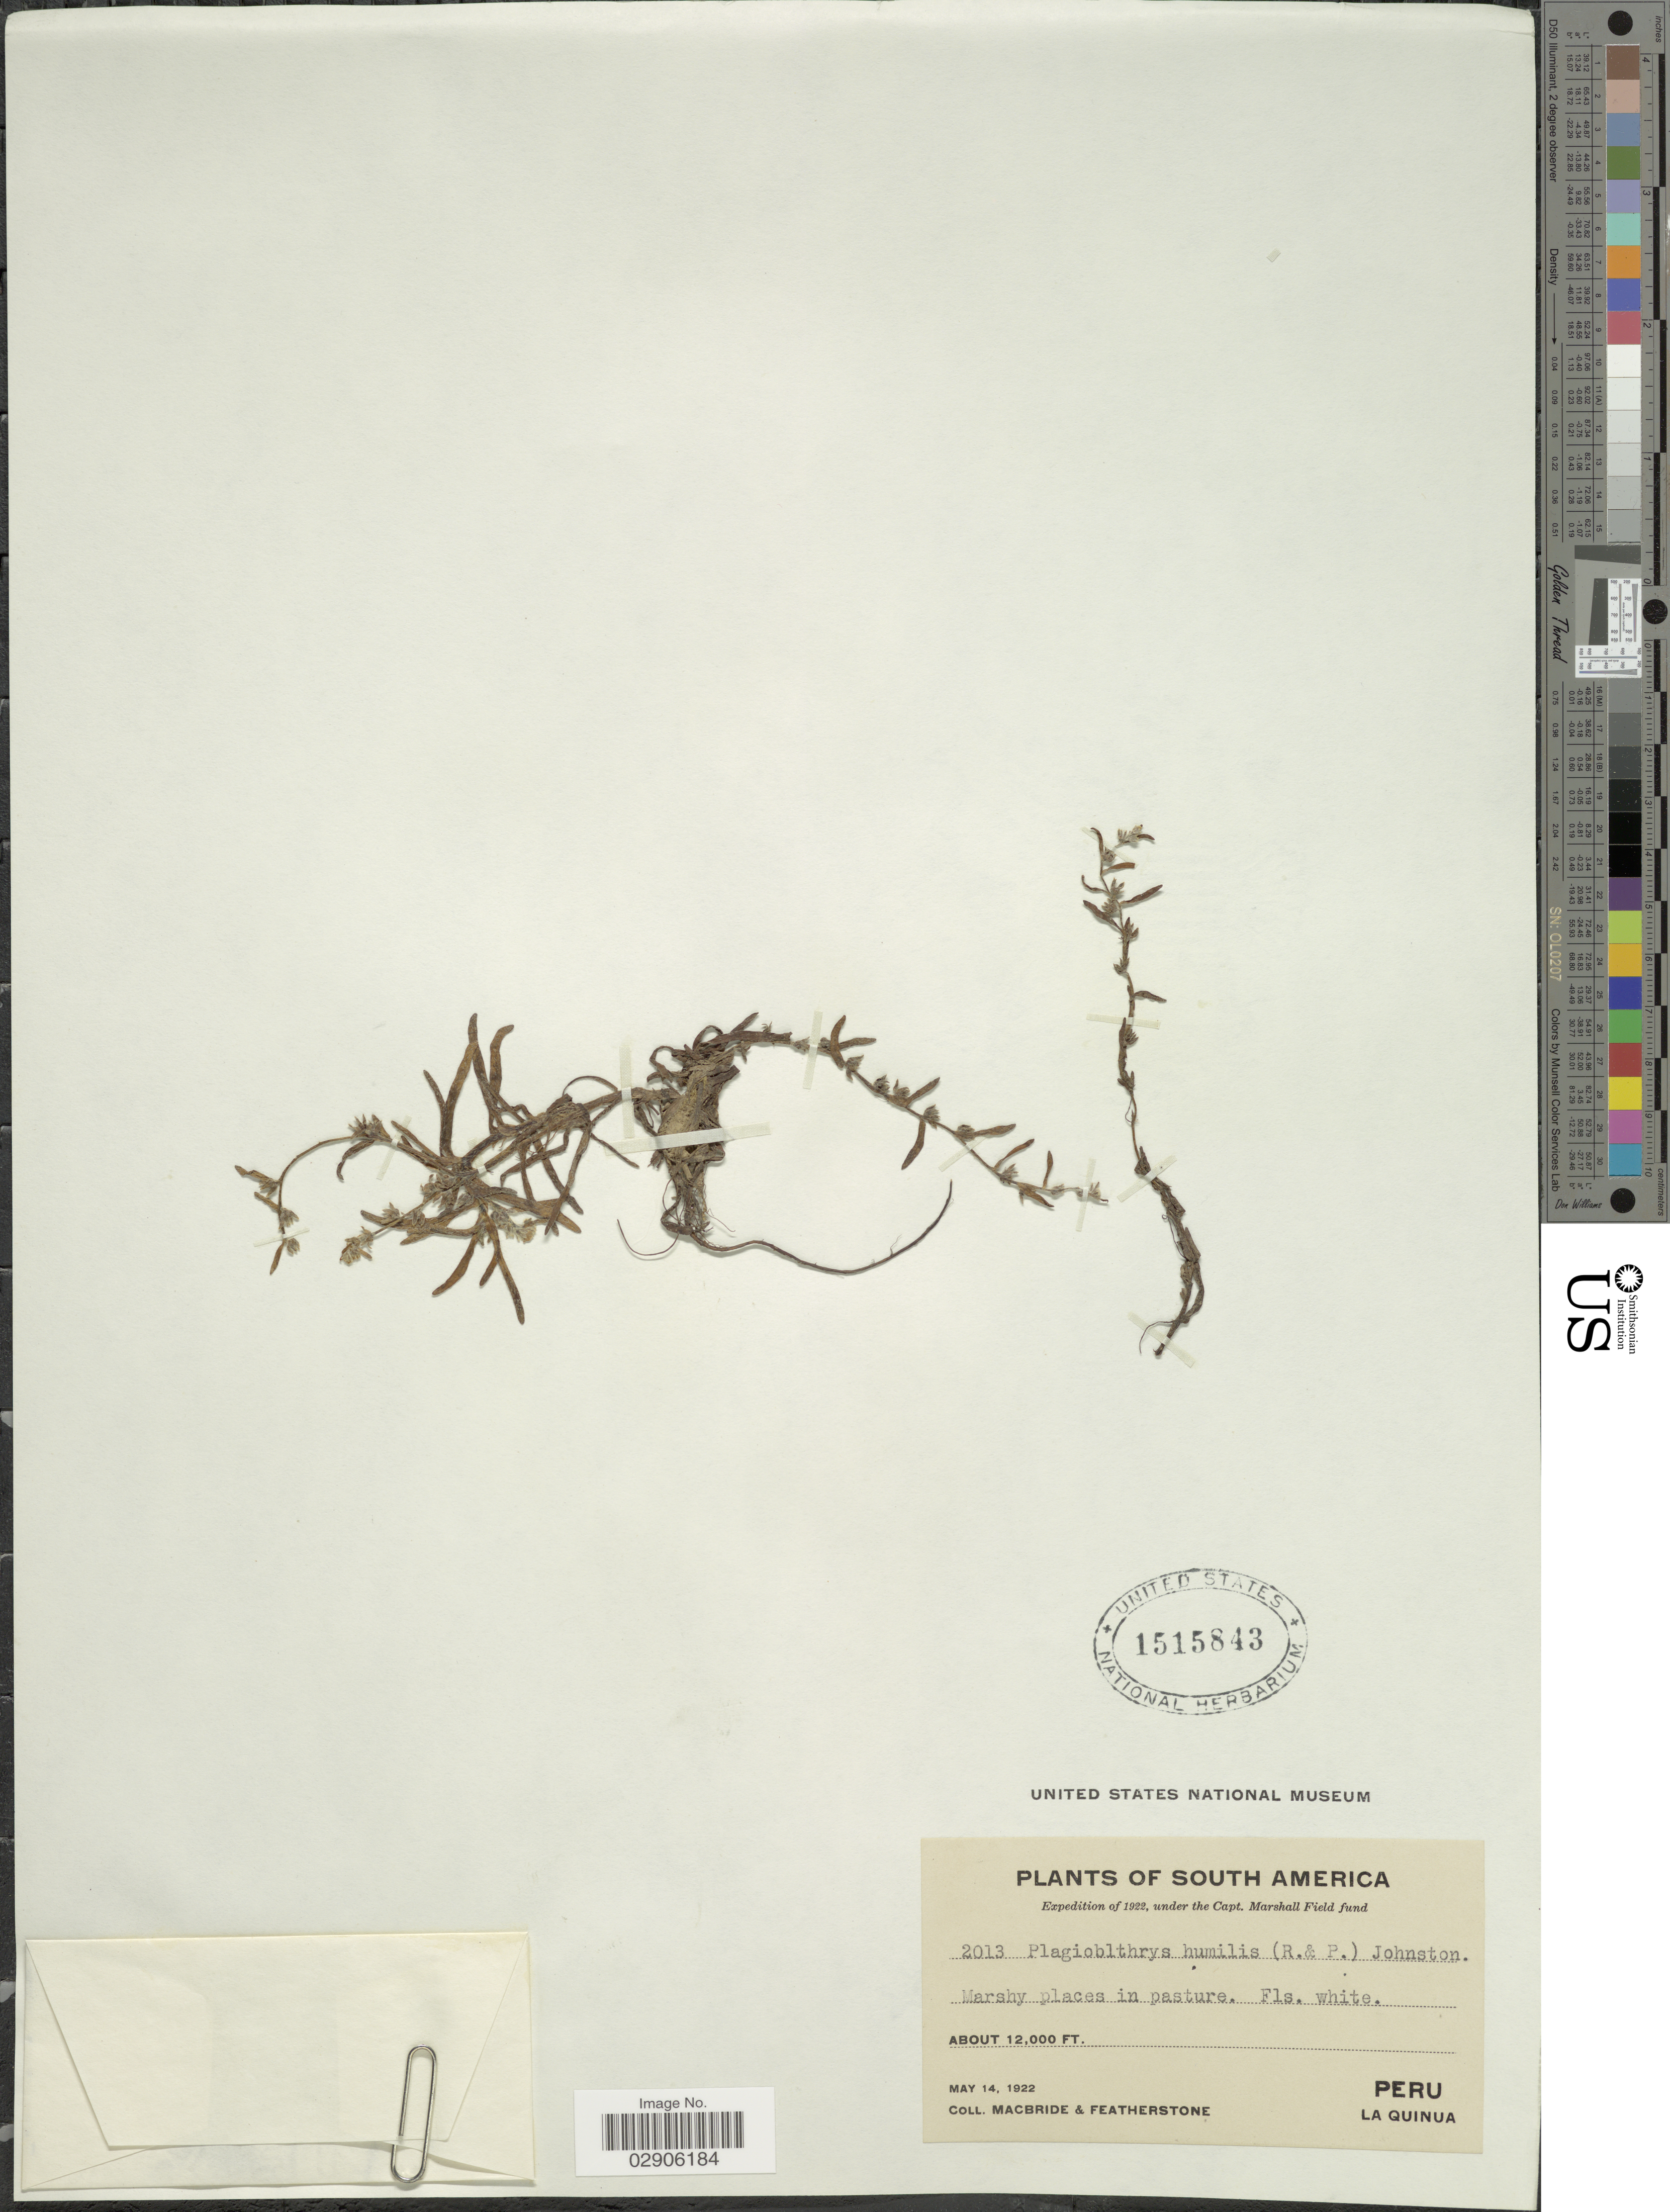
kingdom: Plantae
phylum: Tracheophyta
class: Magnoliopsida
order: Boraginales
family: Boraginaceae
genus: Plagiobothrys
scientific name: Plagiobothrys humilis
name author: (Ruiz & Pav.) I.M. Johnst.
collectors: Macbride, -- & -. Featherstone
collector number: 2013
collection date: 1922-05-14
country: Peru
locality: La Quinua.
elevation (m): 3658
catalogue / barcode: US 1515843